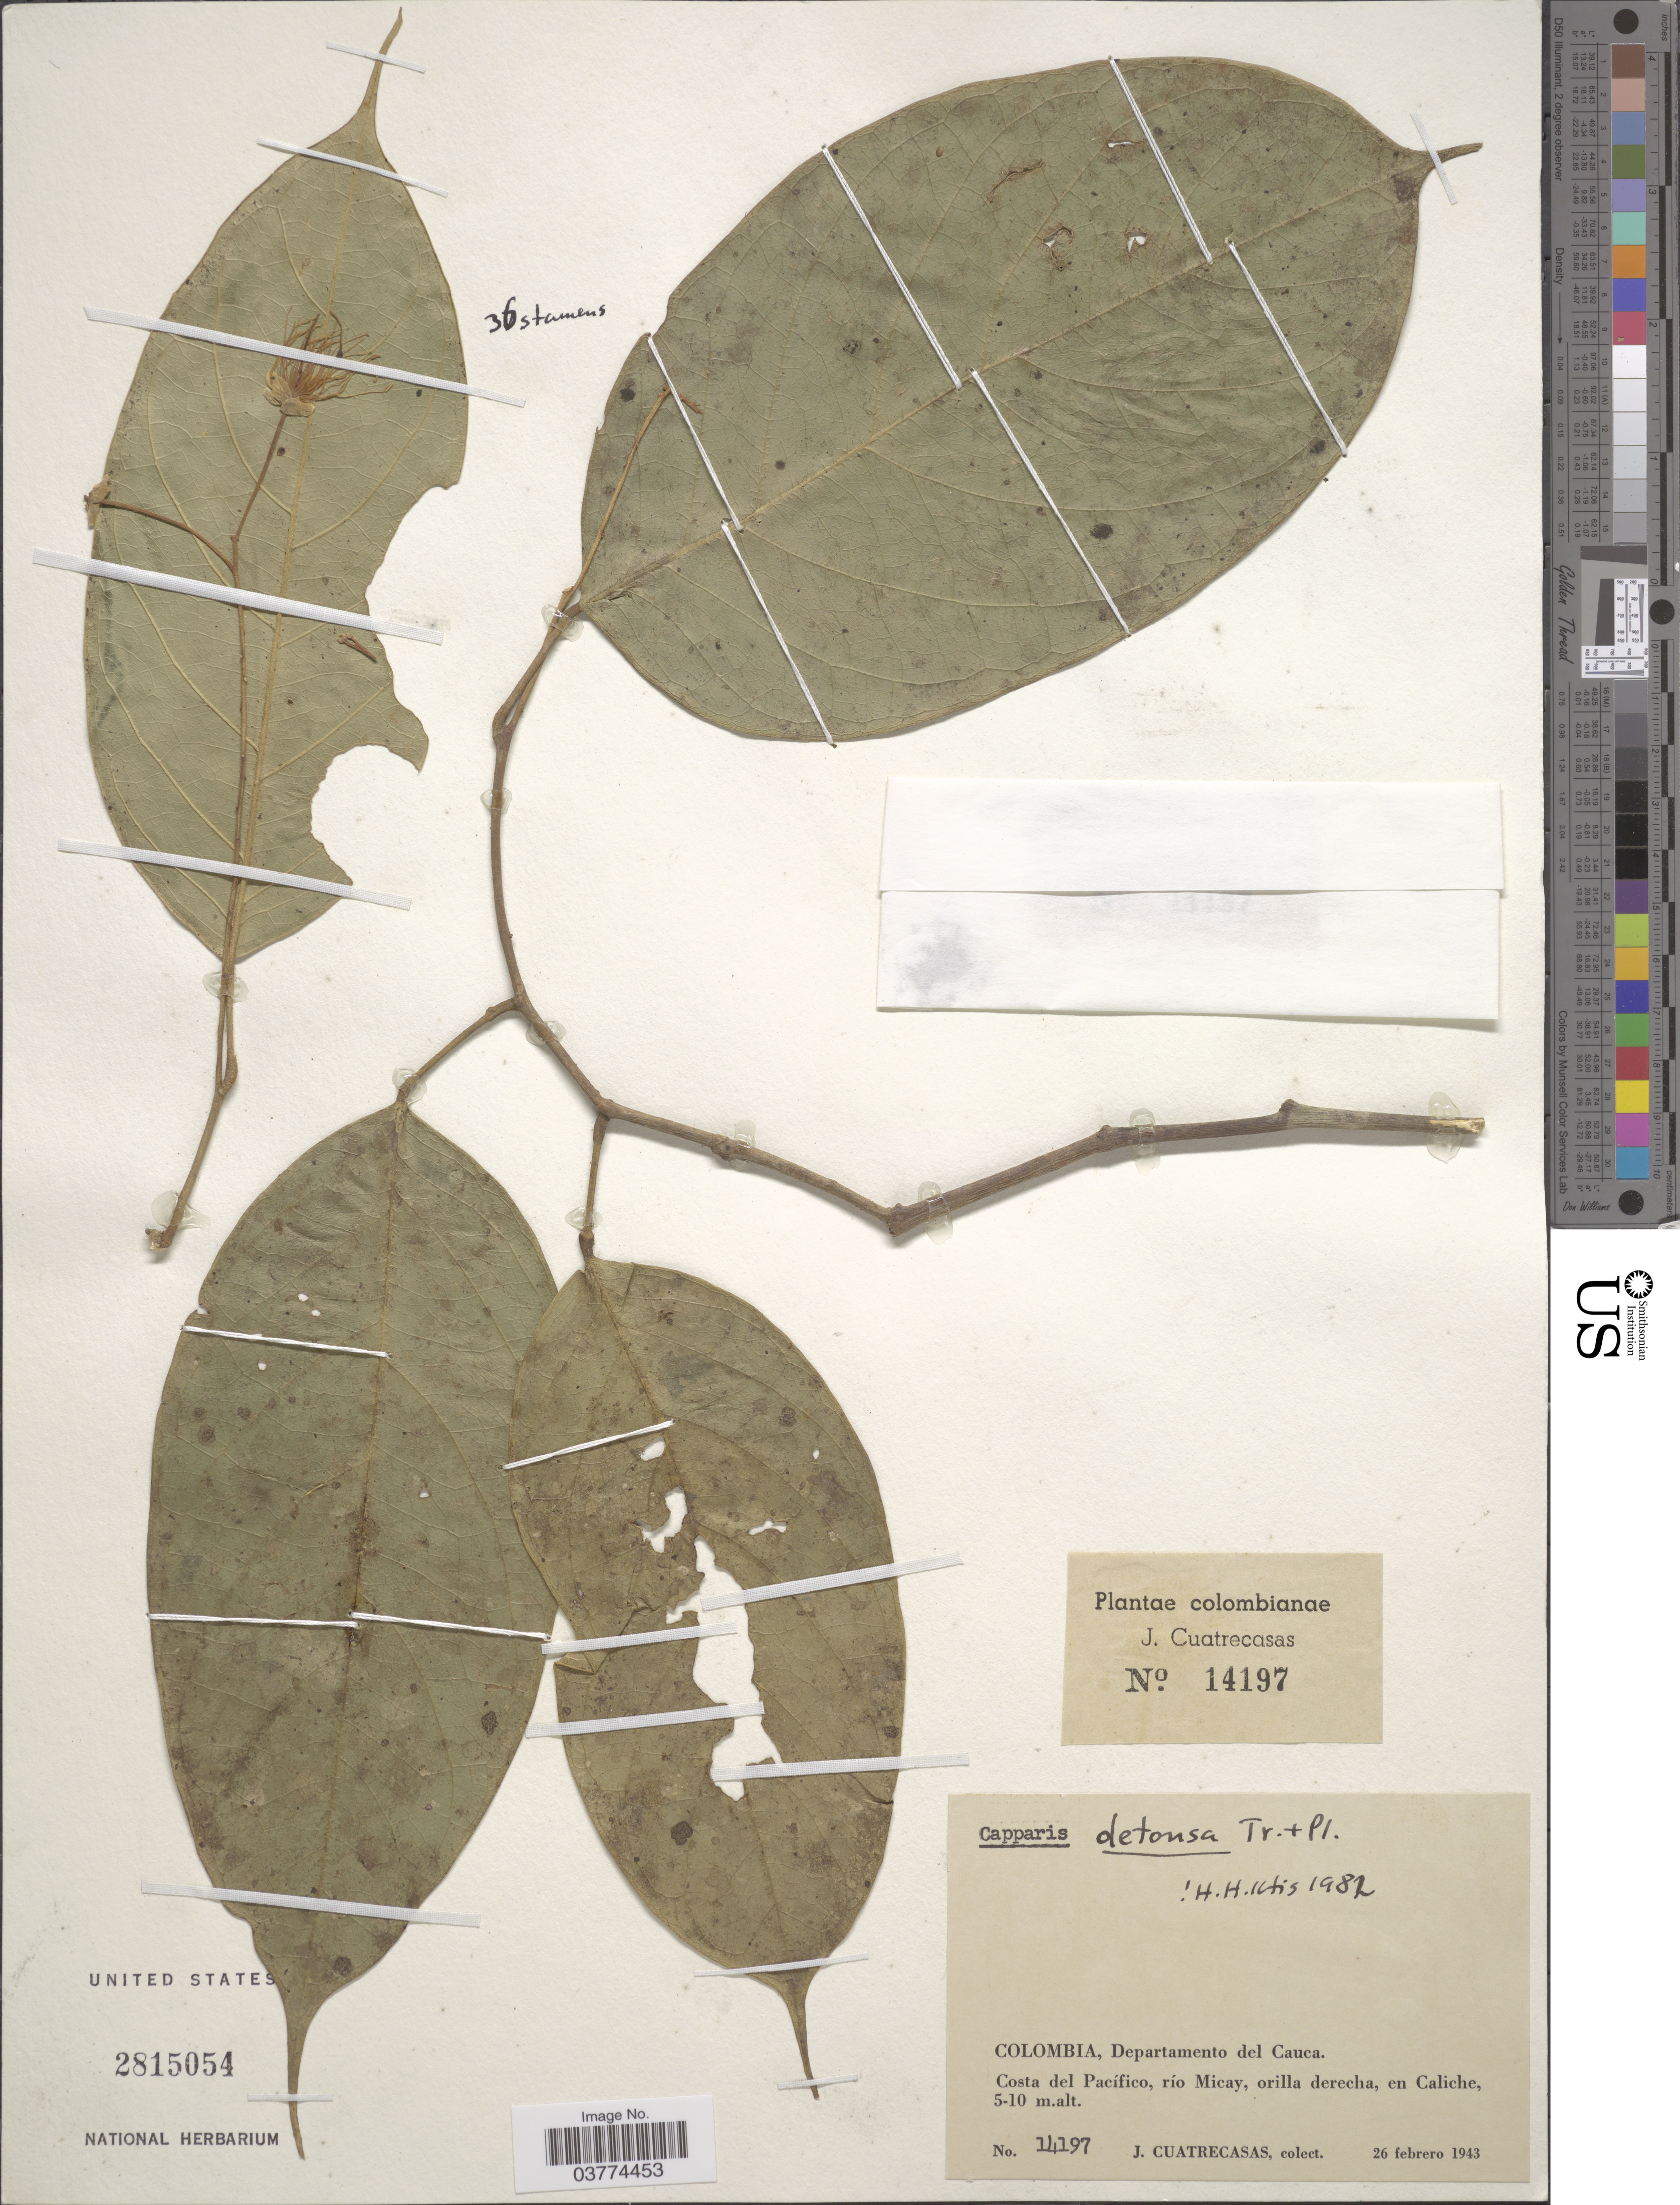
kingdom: Plantae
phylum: Tracheophyta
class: Magnoliopsida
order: Brassicales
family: Capparaceae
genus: Preslianthus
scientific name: Preslianthus detonsus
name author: (Triana & Planch.) Cornejo & Iltis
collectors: J. Cuatrecasas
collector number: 14197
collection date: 1943-02-26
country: Colombia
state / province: Cauca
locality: Departamento del Cauca. Costa del Pacífico, río Micay, orilla derecha, en Caliche.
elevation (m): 5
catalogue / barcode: US 2815054